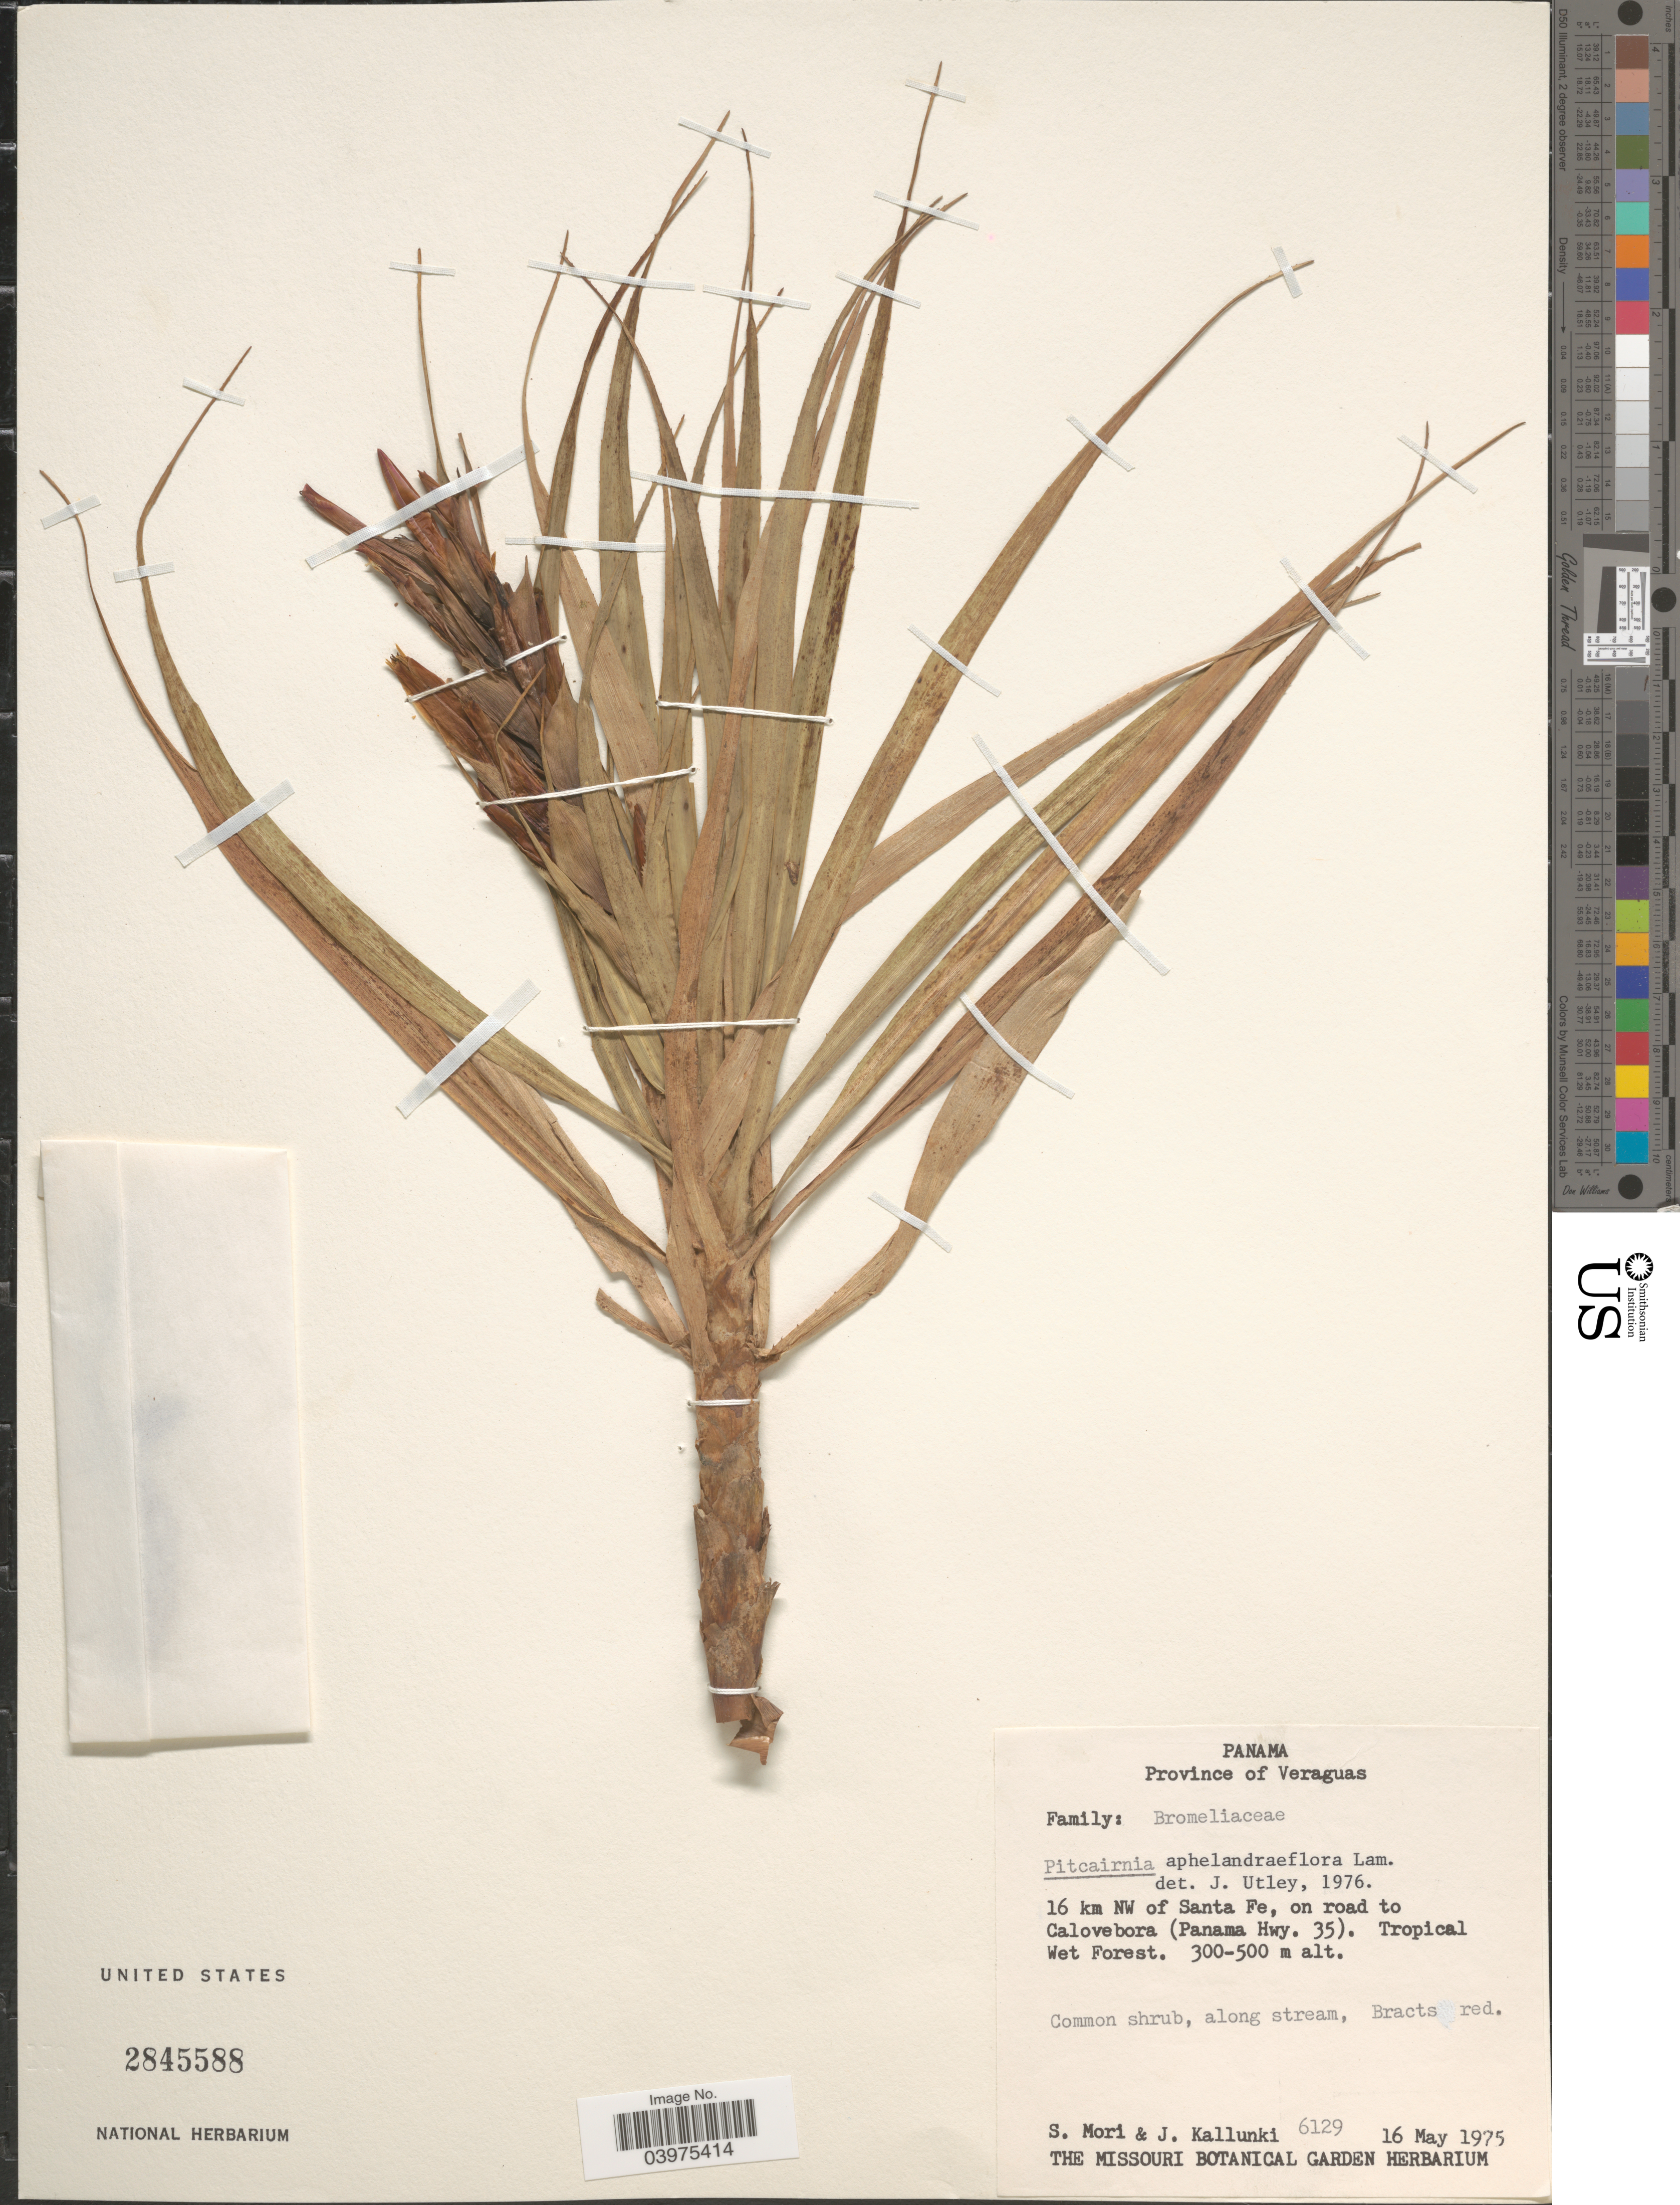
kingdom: Plantae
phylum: Tracheophyta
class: Liliopsida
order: Poales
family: Bromeliaceae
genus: Pitcairnia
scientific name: Pitcairnia aphelandriflora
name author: Lem.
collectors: S. Mori & J. Kallunki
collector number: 6129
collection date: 1975-05-16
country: Panama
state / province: Veraguas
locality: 16 km NW of Santa Fe, on road to Calovebora (Panama Hwy. 35).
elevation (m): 300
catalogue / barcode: US 2845588